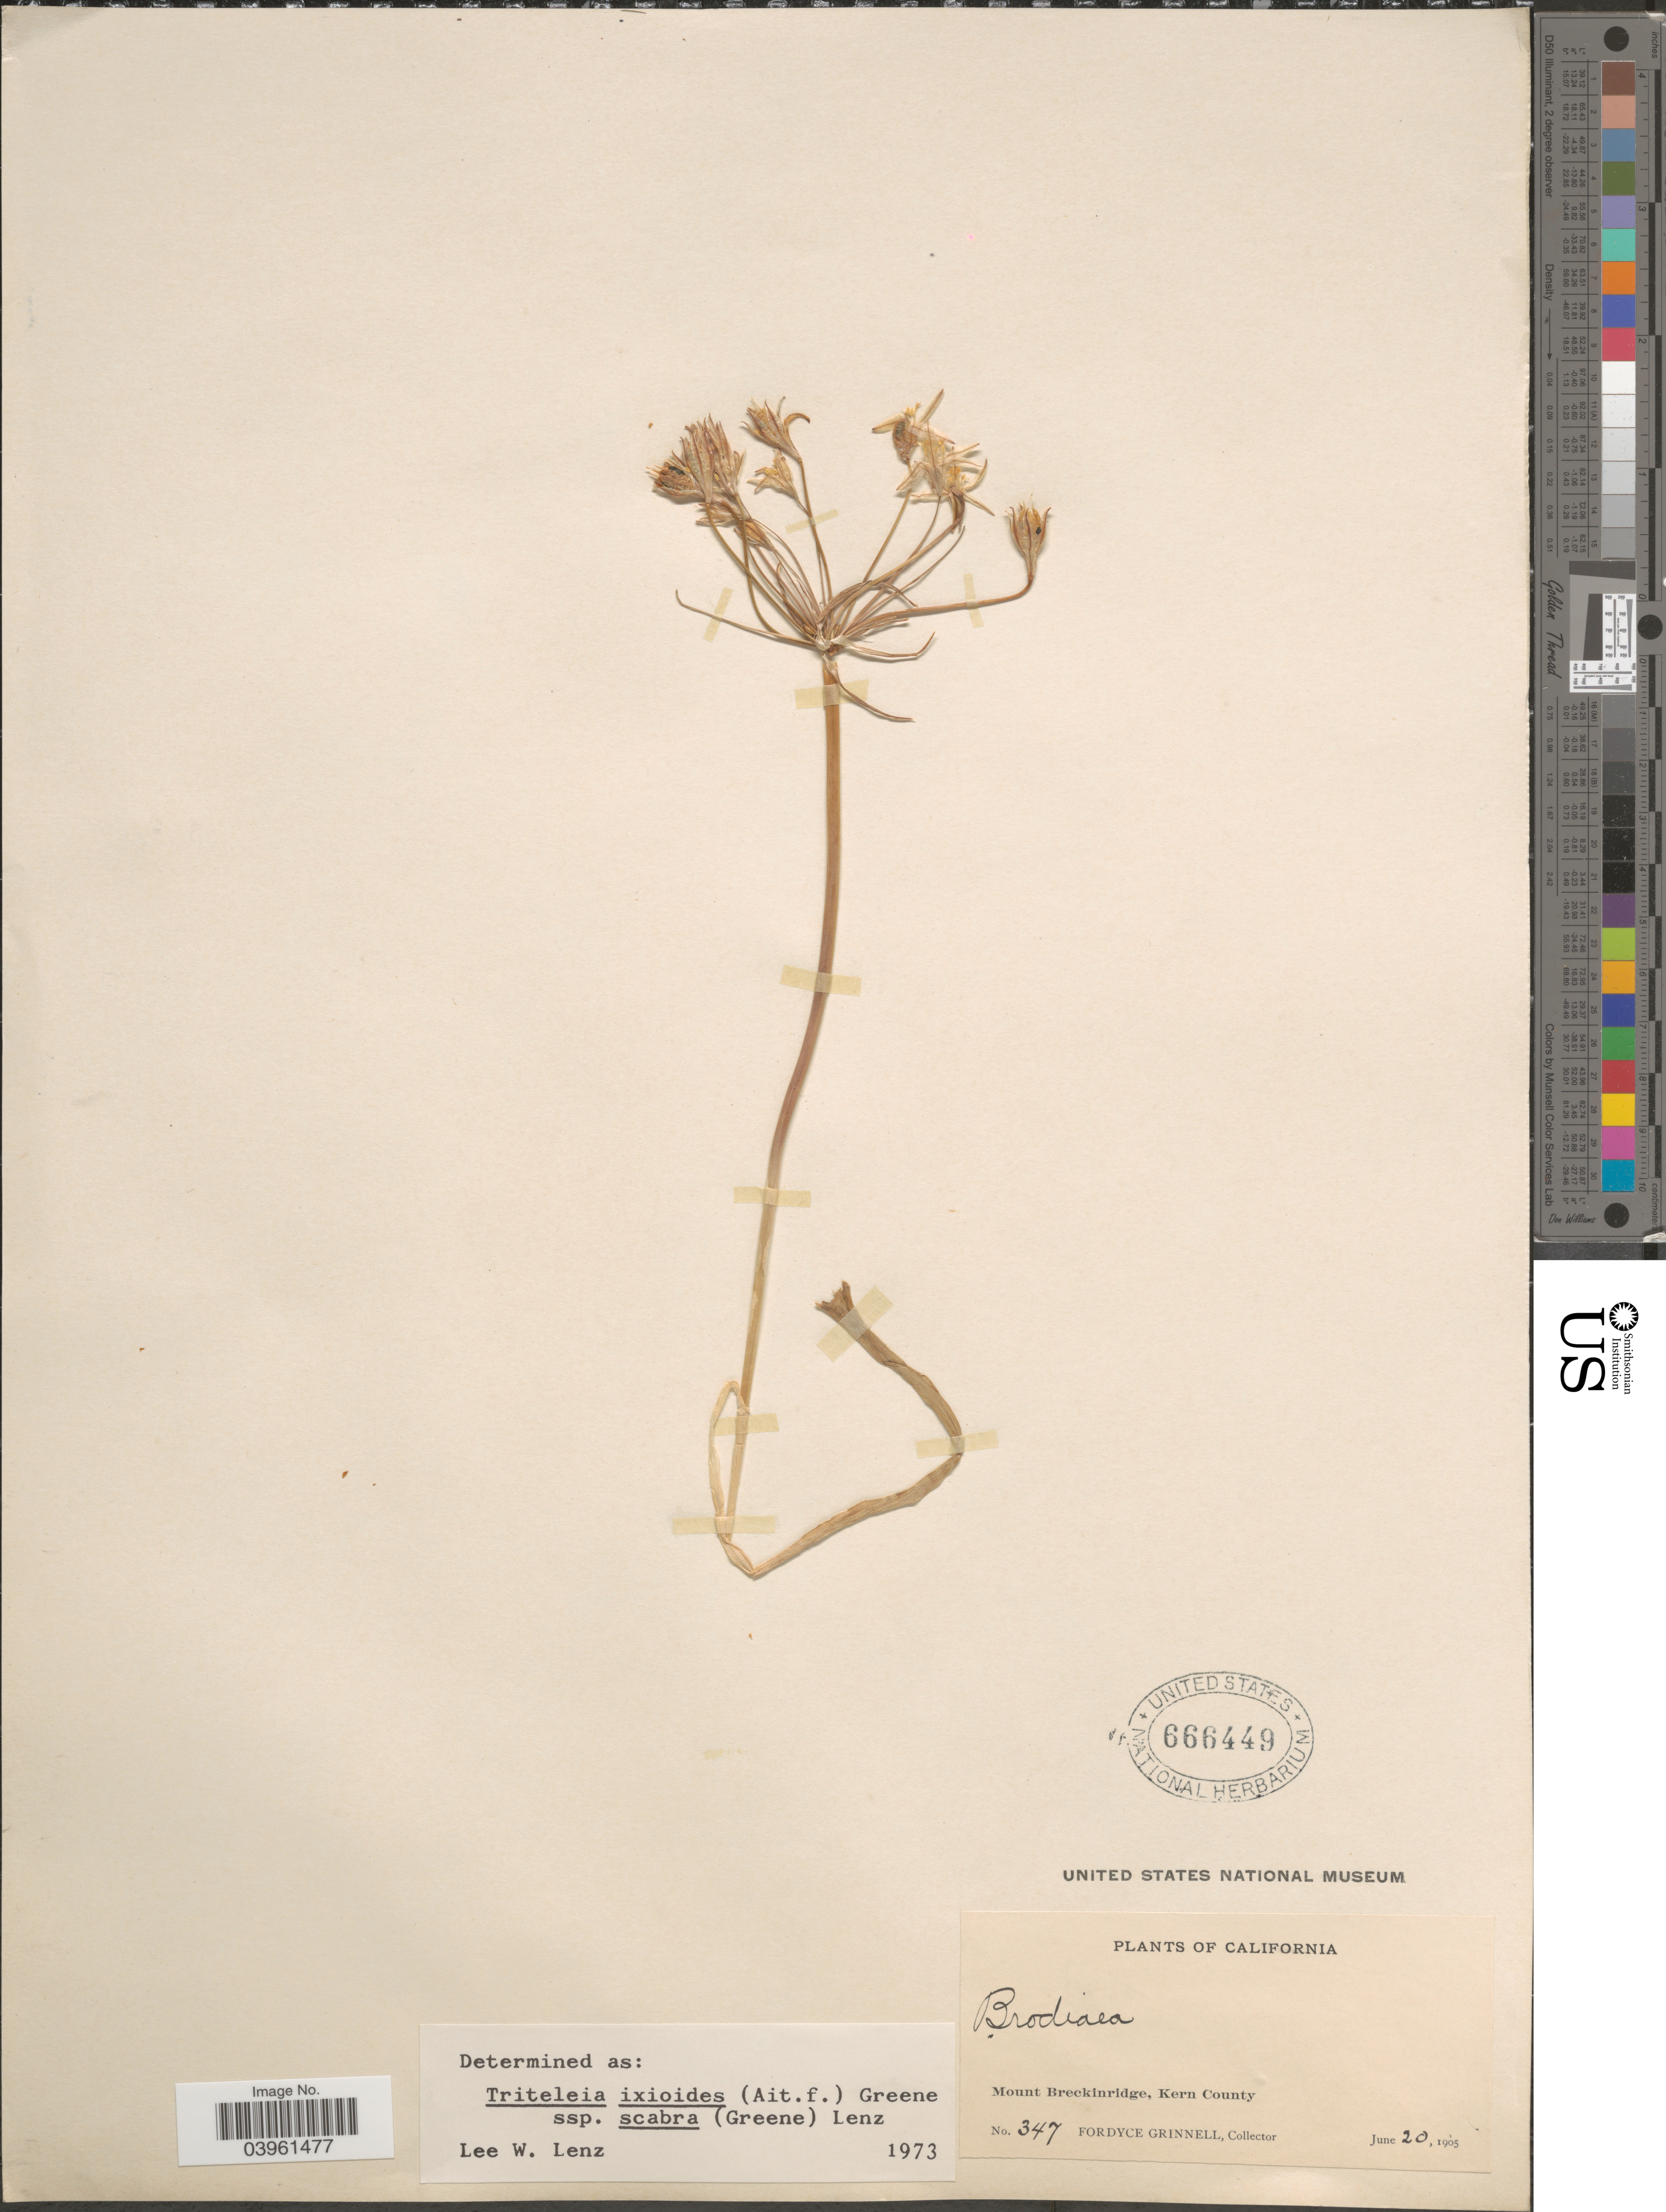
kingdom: Plantae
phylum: Tracheophyta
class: Liliopsida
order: Asparagales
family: Asparagaceae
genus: Triteleia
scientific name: Triteleia ixioides subsp. scabra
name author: (R. Br.) Greene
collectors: F. Grinnell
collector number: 347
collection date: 1905-06-20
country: United States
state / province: California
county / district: Kern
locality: Mount Breckinridge, Kern County.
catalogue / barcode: US 666449